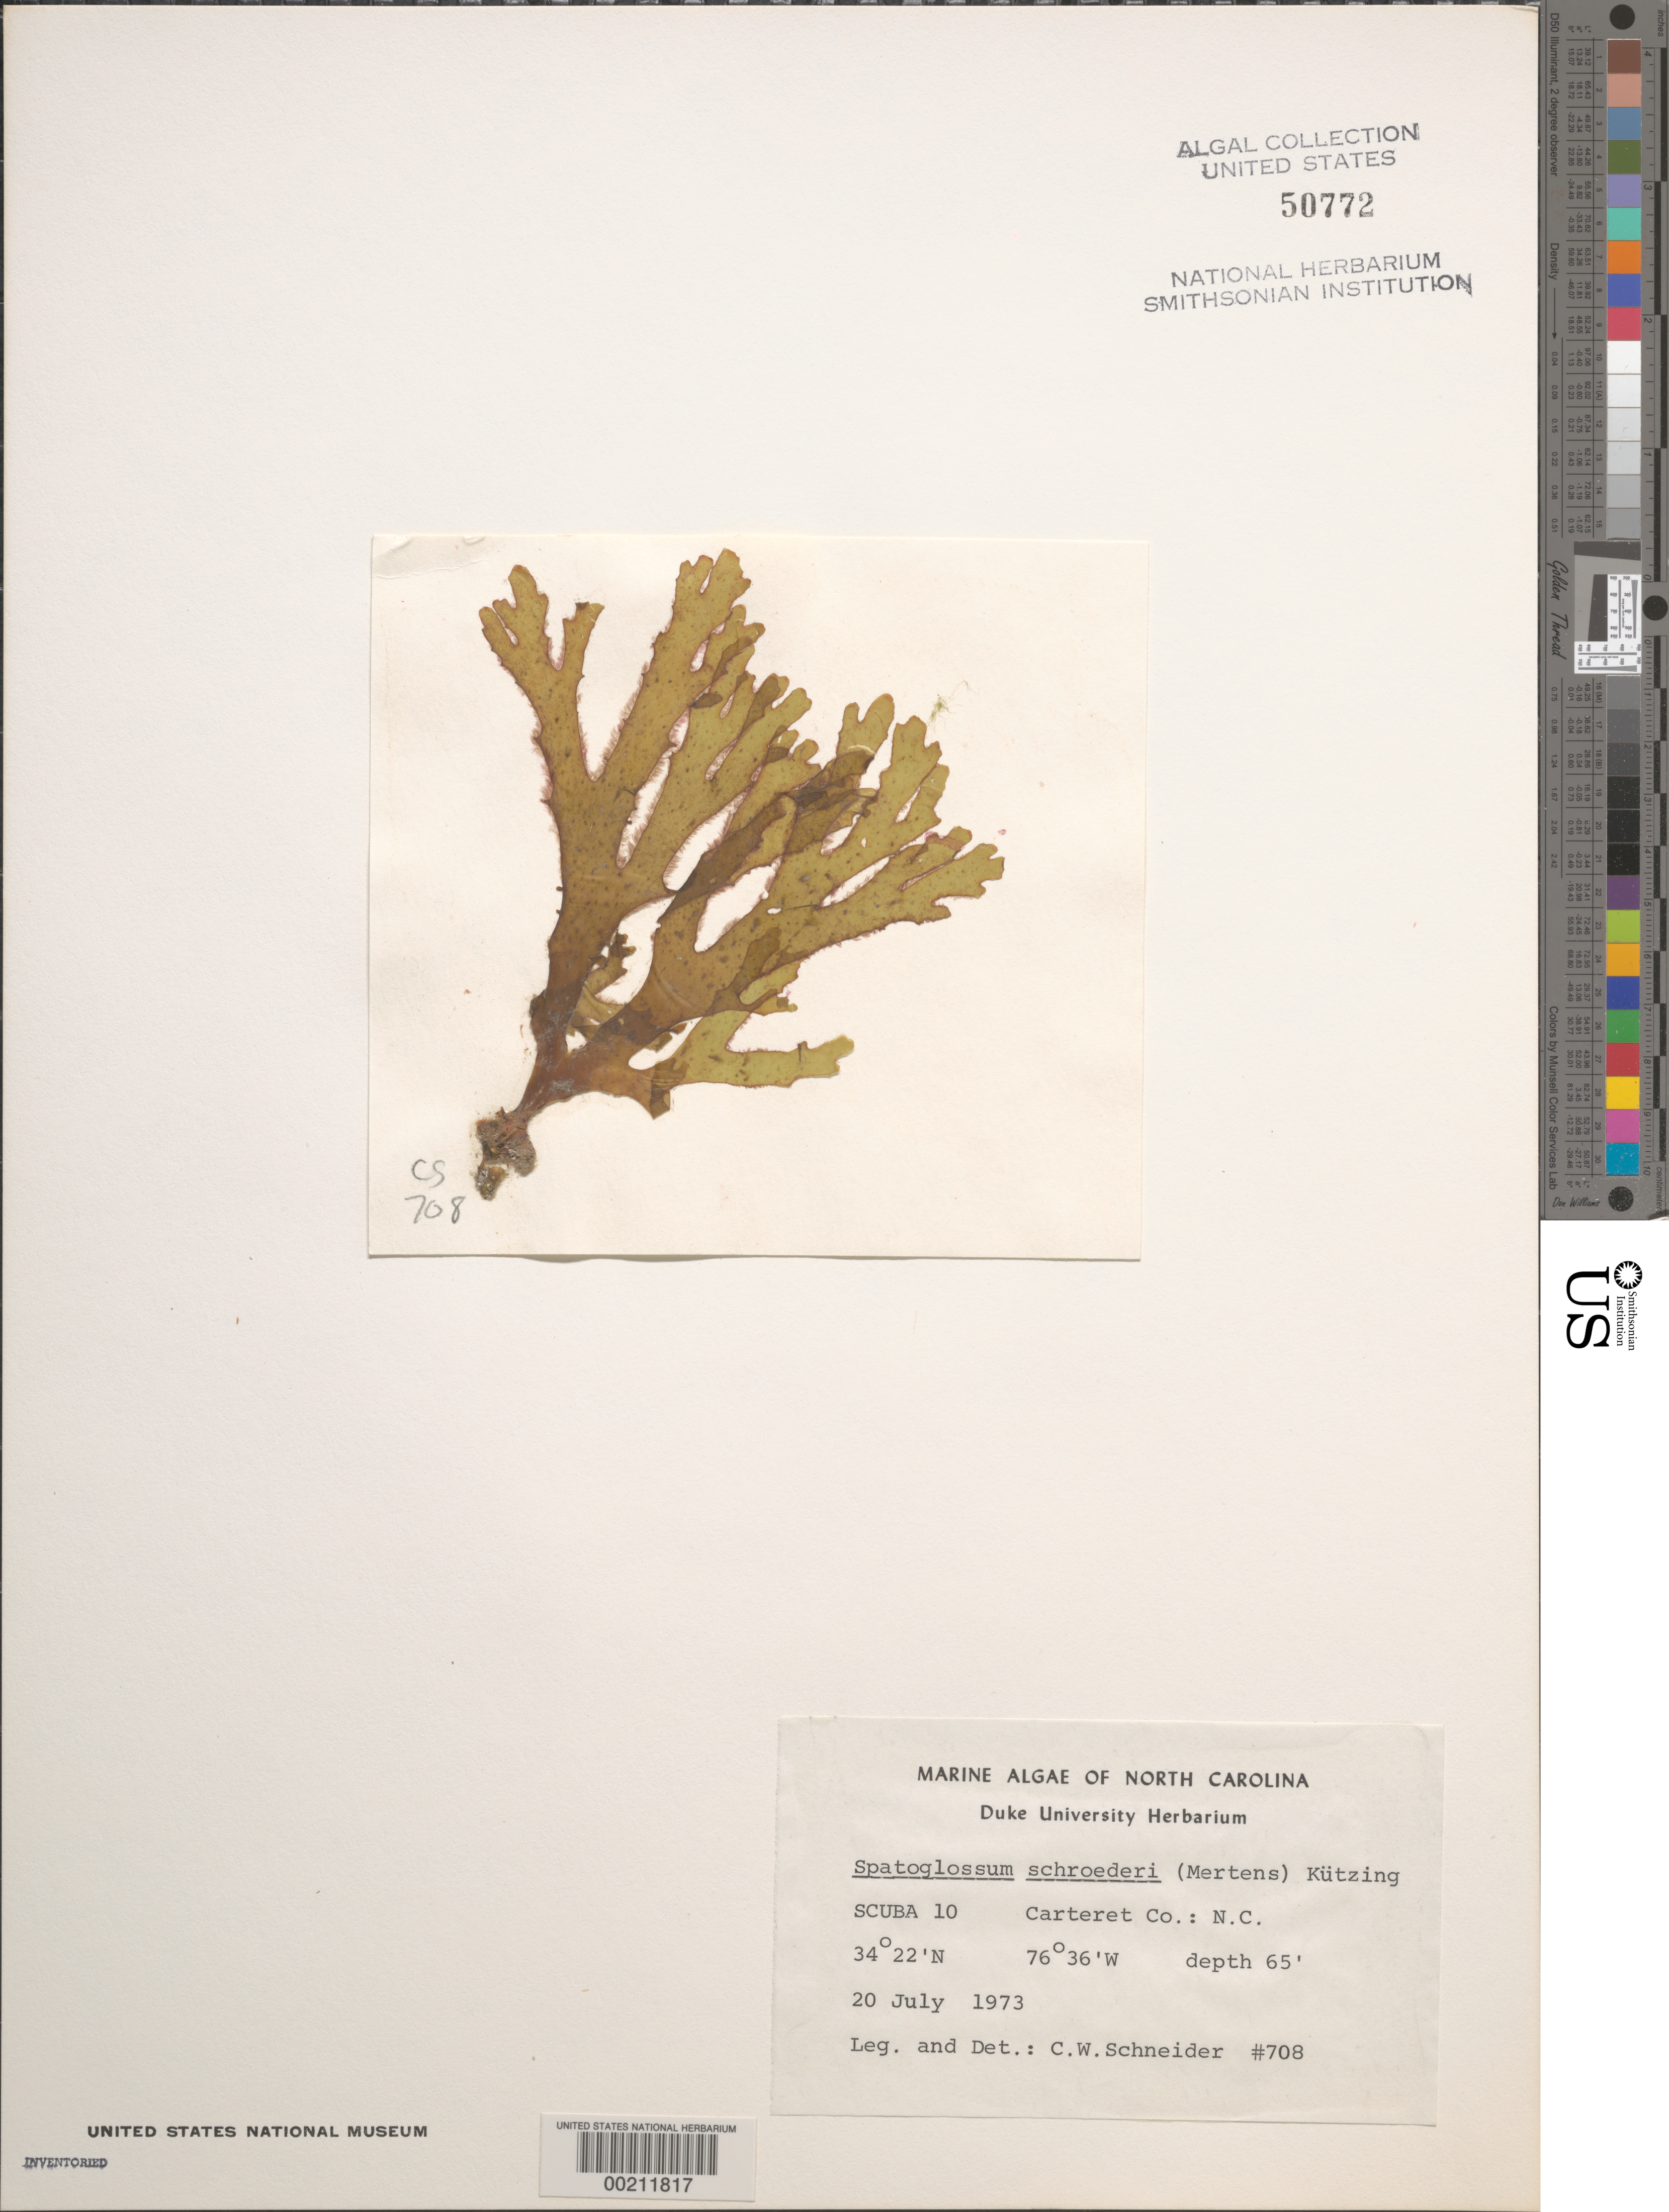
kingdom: Chromista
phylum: Ochrophyta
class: Phaeophyceae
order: Dictyotales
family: Dictyotaceae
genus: Spatoglossum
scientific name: Spatoglossum schroederi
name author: (C. Agardh) Kütz.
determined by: Schneider, C. W.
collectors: C. W. Schneider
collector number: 708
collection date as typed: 20 Jul 1973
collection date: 1973-07-20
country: United States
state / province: North Carolina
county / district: Carteret County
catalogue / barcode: US 50772